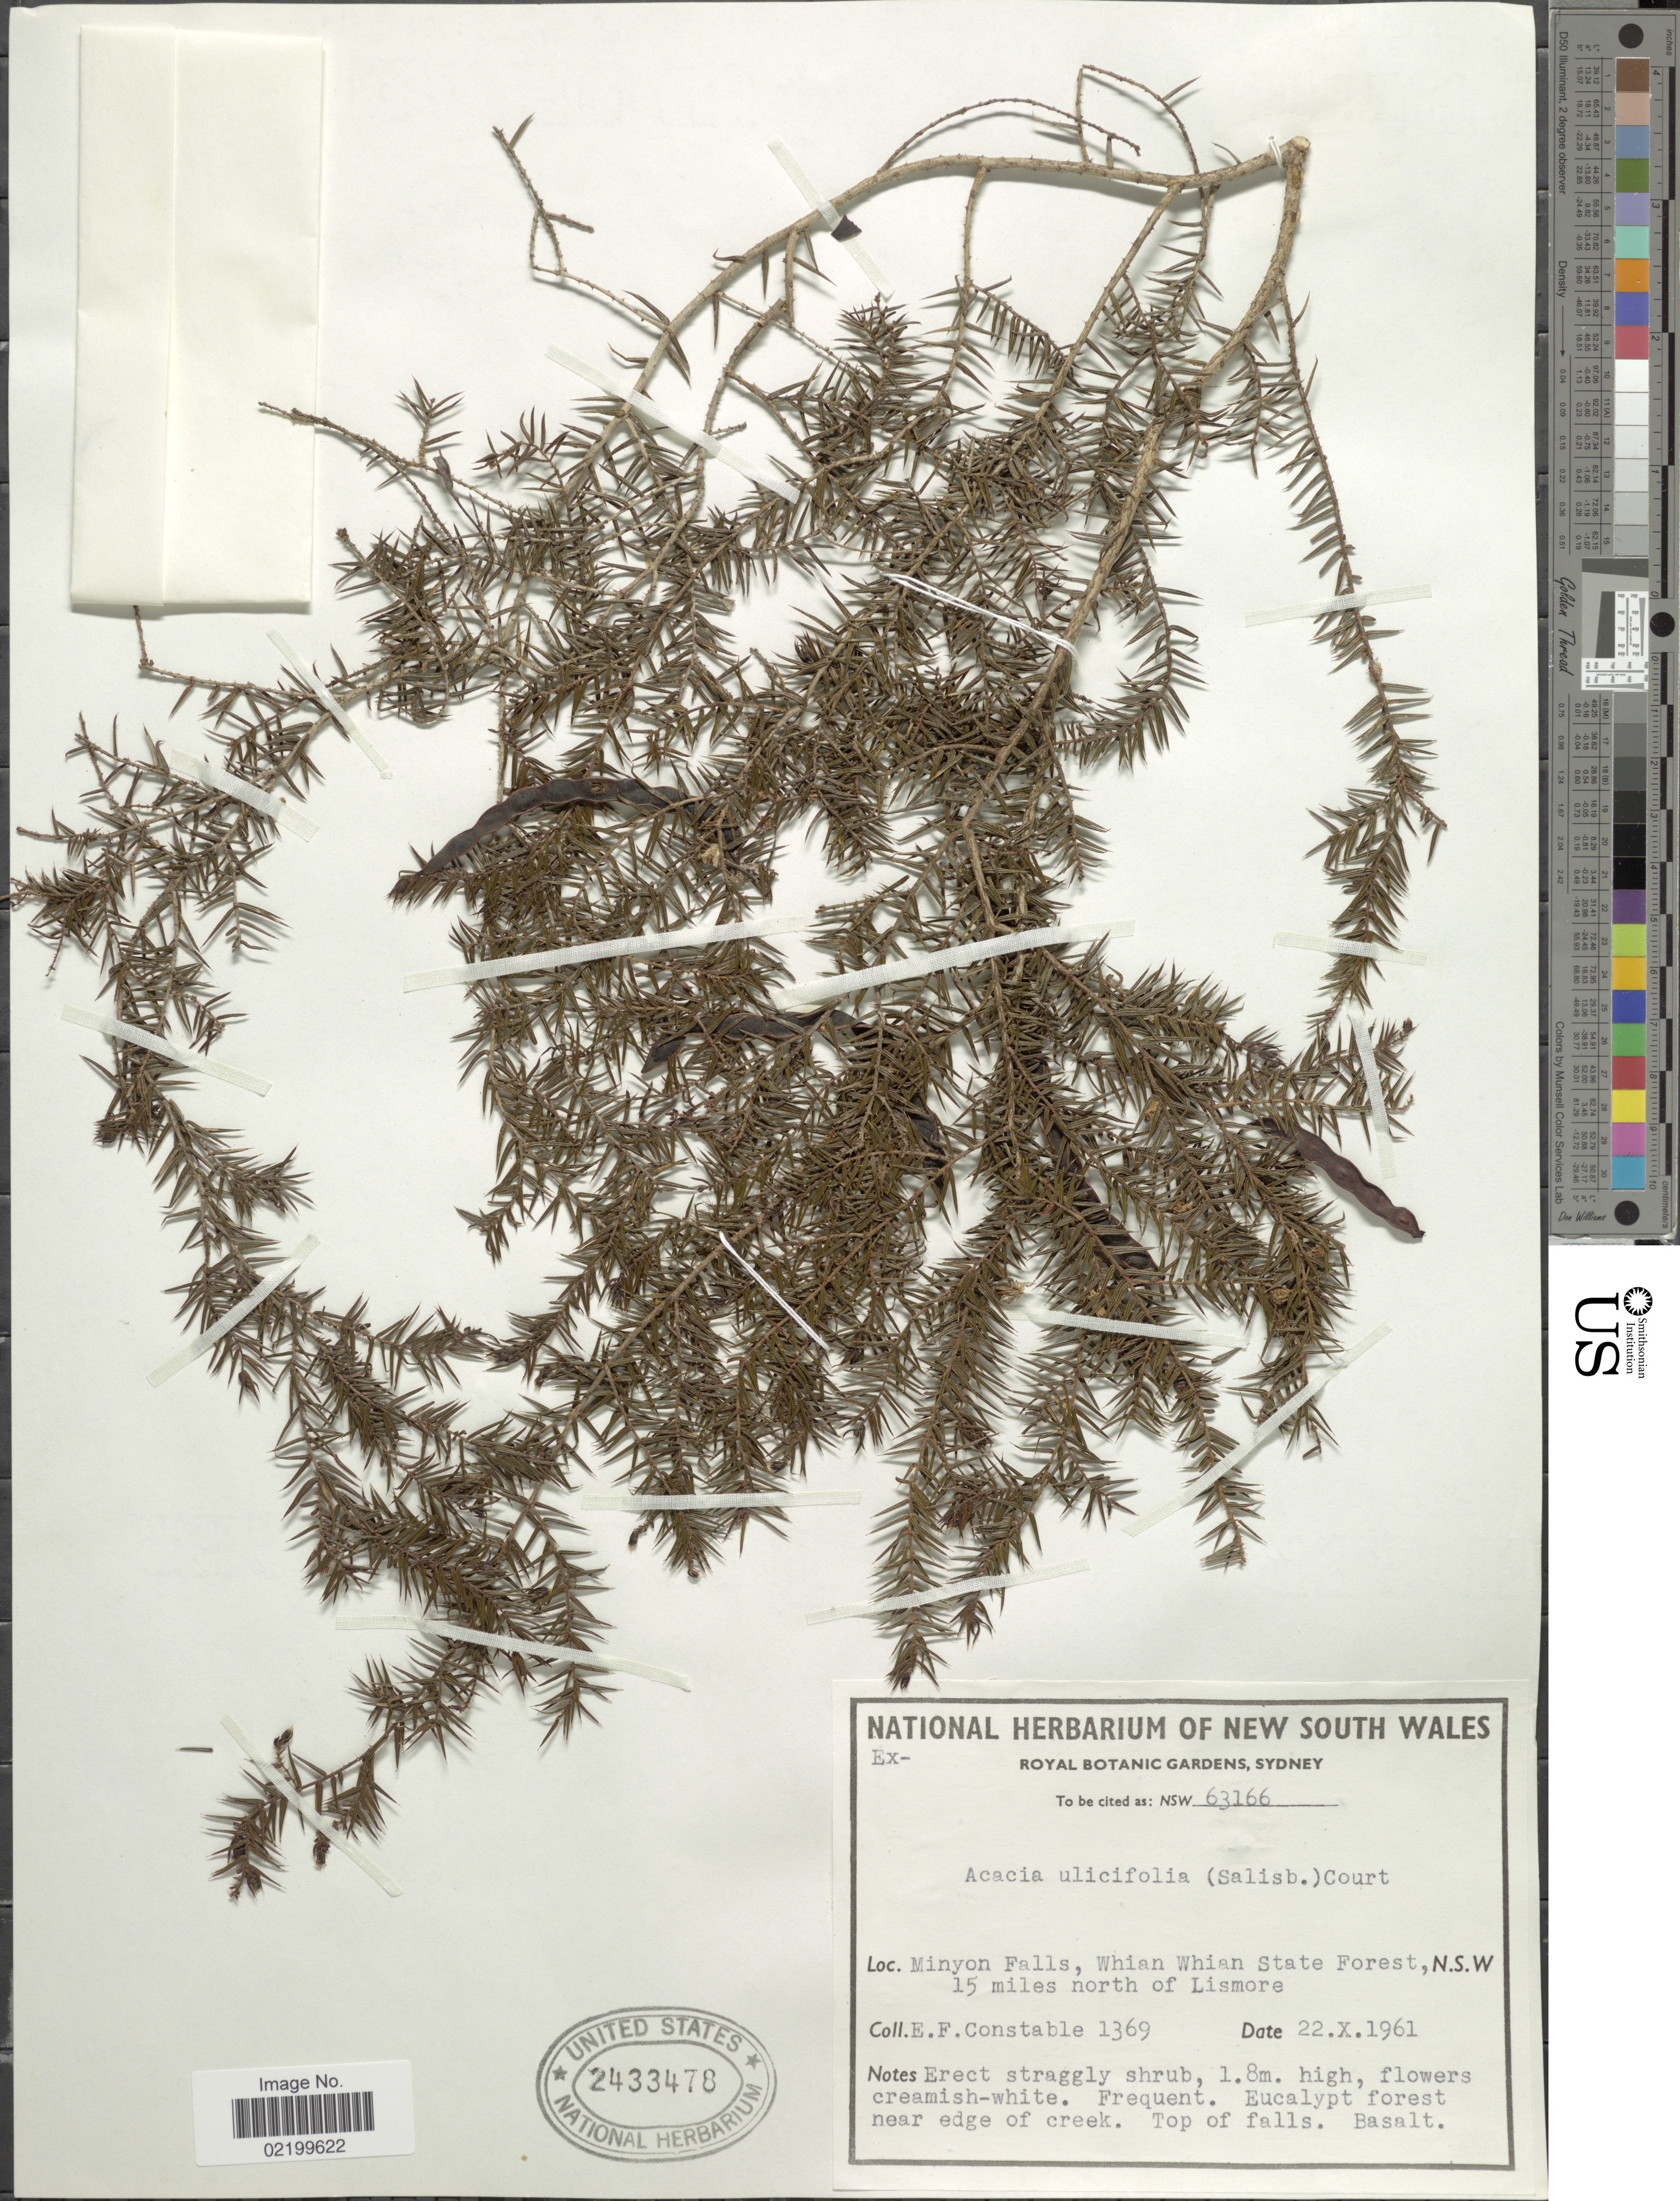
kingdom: Plantae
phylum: Tracheophyta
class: Magnoliopsida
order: Fabales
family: Fabaceae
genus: Acacia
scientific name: Acacia ulicifolia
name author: (Salisb.) Court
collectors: E. F. Constable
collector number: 1369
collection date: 1961-10-22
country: Australia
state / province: New South Wales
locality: Minyon Falls, Whian Whian State Forest, 15 miles north of Lismore, N.S.W.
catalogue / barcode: US 2433478